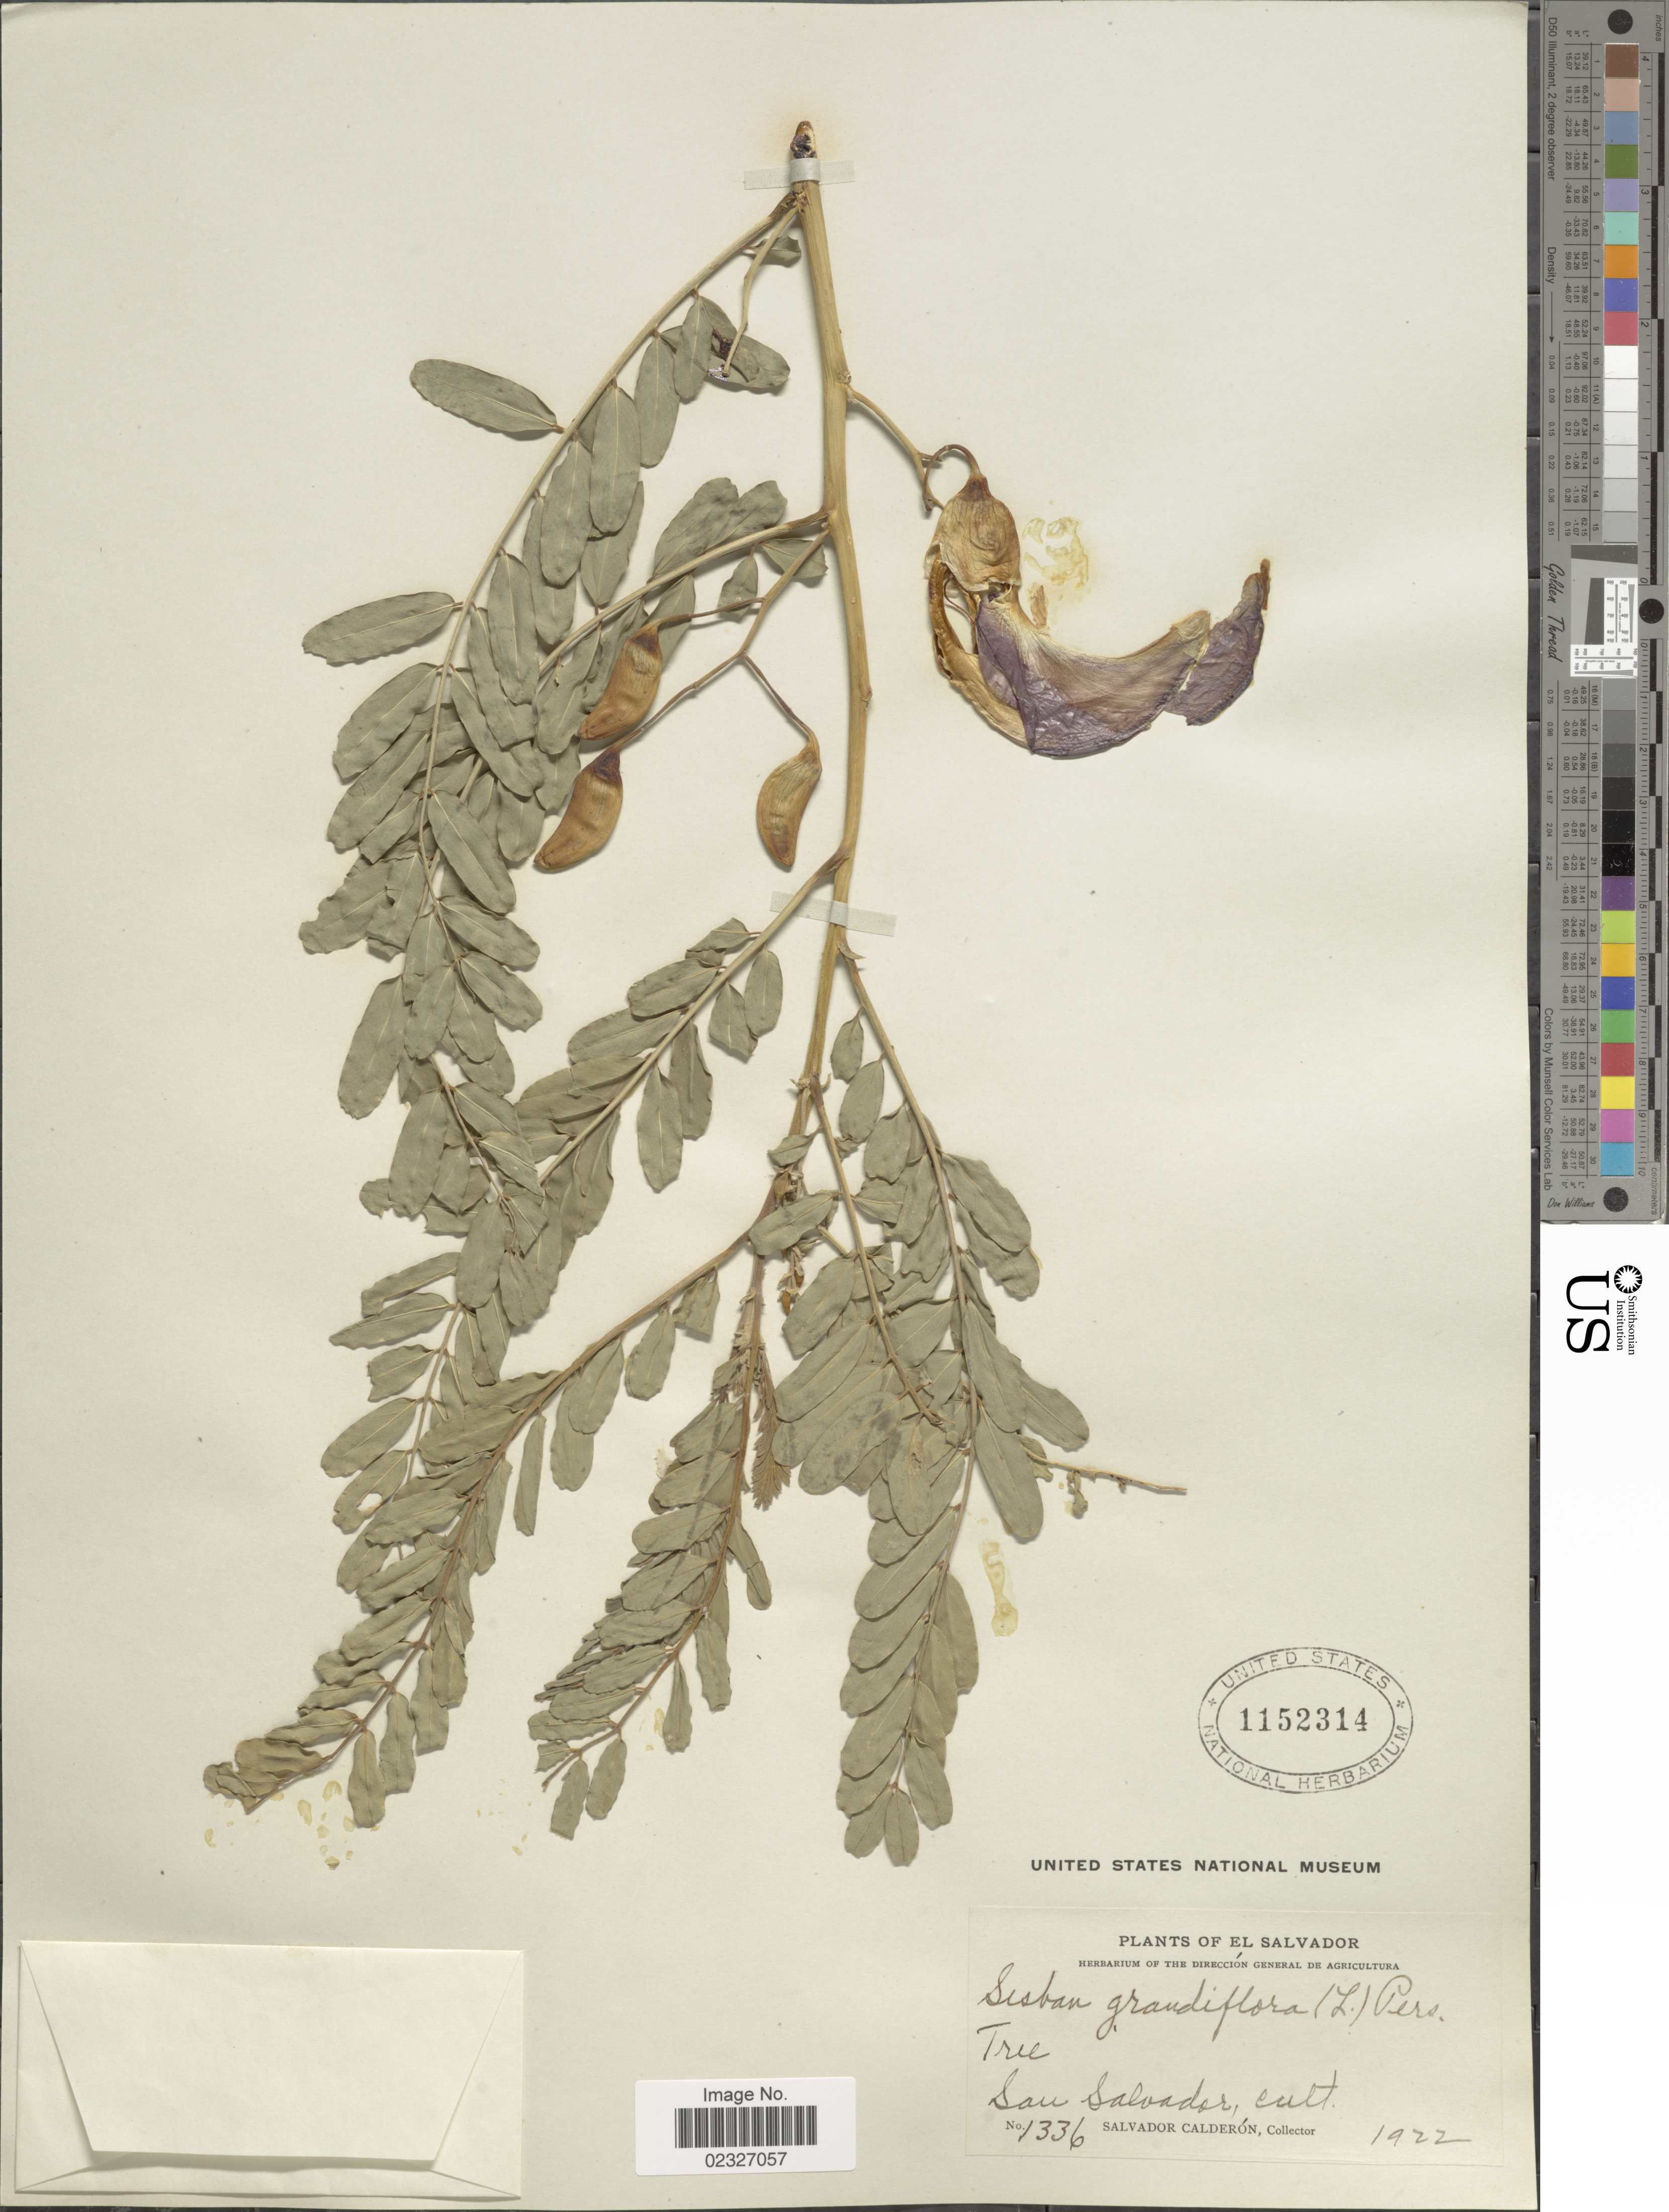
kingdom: Plantae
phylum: Tracheophyta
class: Magnoliopsida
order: Fabales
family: Fabaceae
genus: Sesbania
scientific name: Sesbania grandiflora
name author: (L.) Poir.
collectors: S. Calderón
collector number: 1336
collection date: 1922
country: El Salvador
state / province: San Salvador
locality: San Salvador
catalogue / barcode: US 1152314